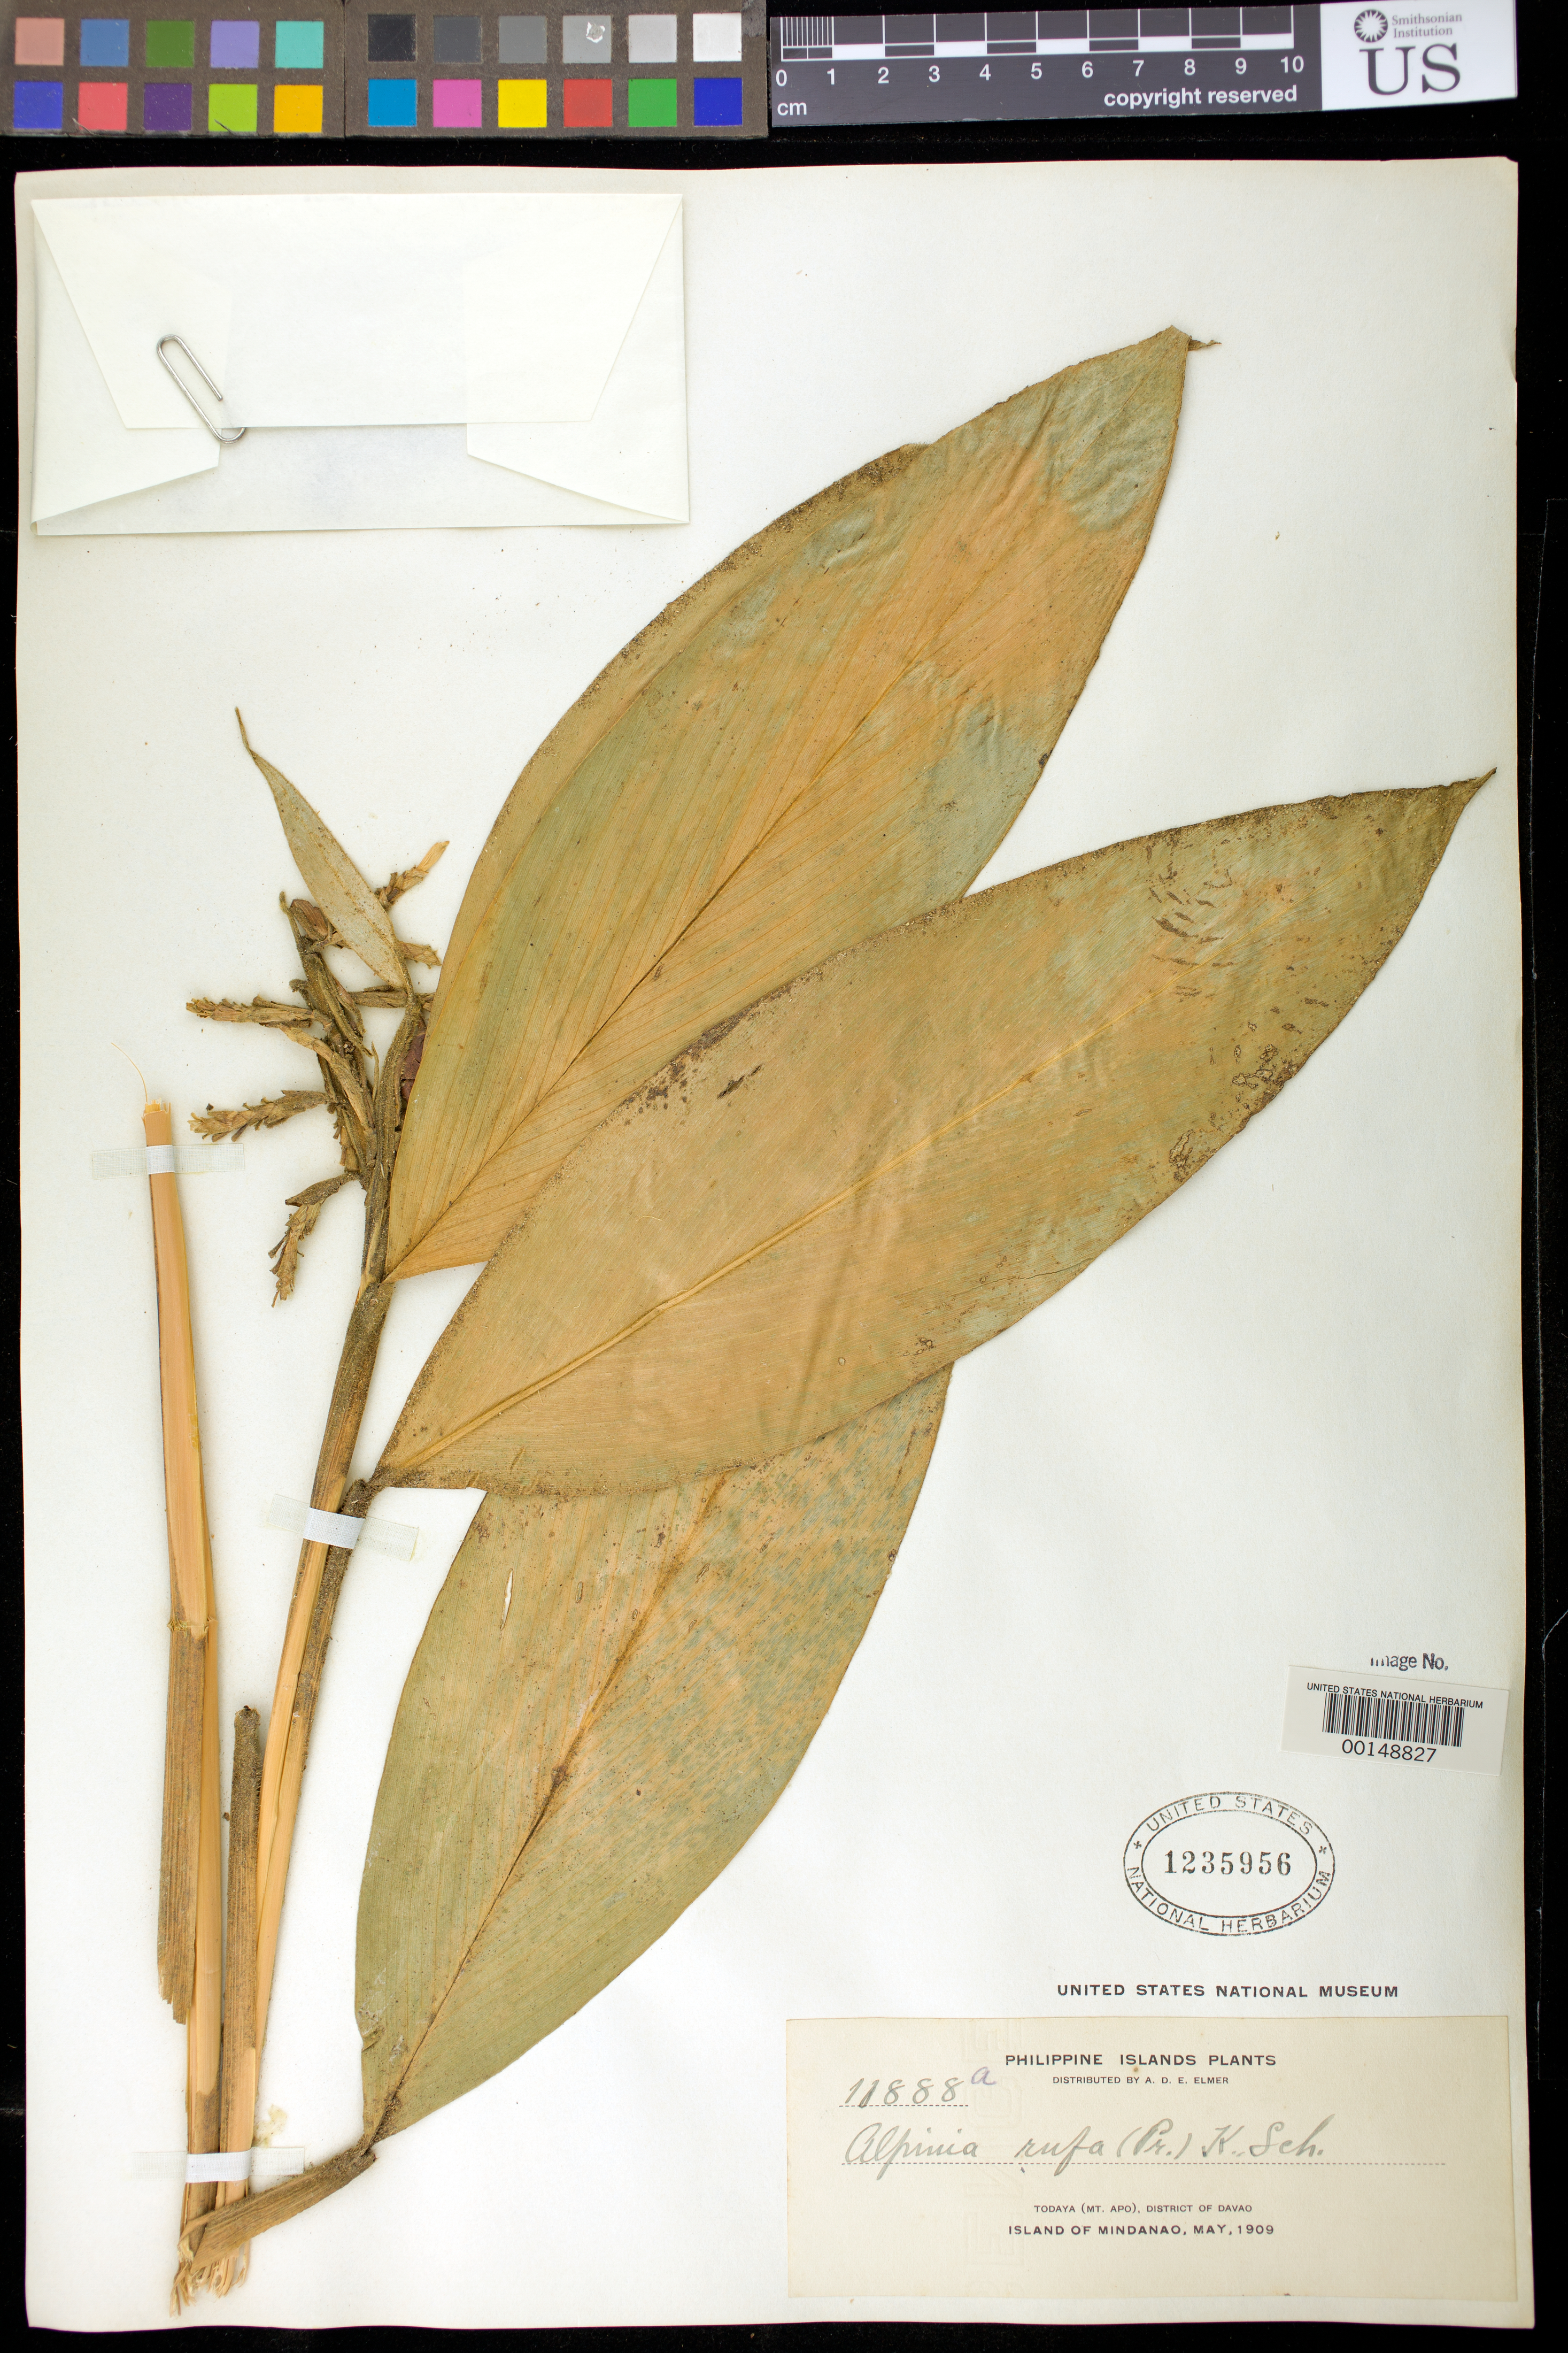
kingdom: Plantae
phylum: Tracheophyta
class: Liliopsida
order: Zingiberales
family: Zingiberaceae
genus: Alpinia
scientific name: Alpinia rufa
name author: (C. Presl) Náves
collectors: A. D. E. Elmer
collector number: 11888a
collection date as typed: May 1909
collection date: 1909-05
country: Philippines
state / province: Davao / Soccsksargen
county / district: Cotabato del Norte / Davao del Sur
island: Mindanao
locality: Todaya (Mt. Apo), district of Davao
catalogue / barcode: US 1235956